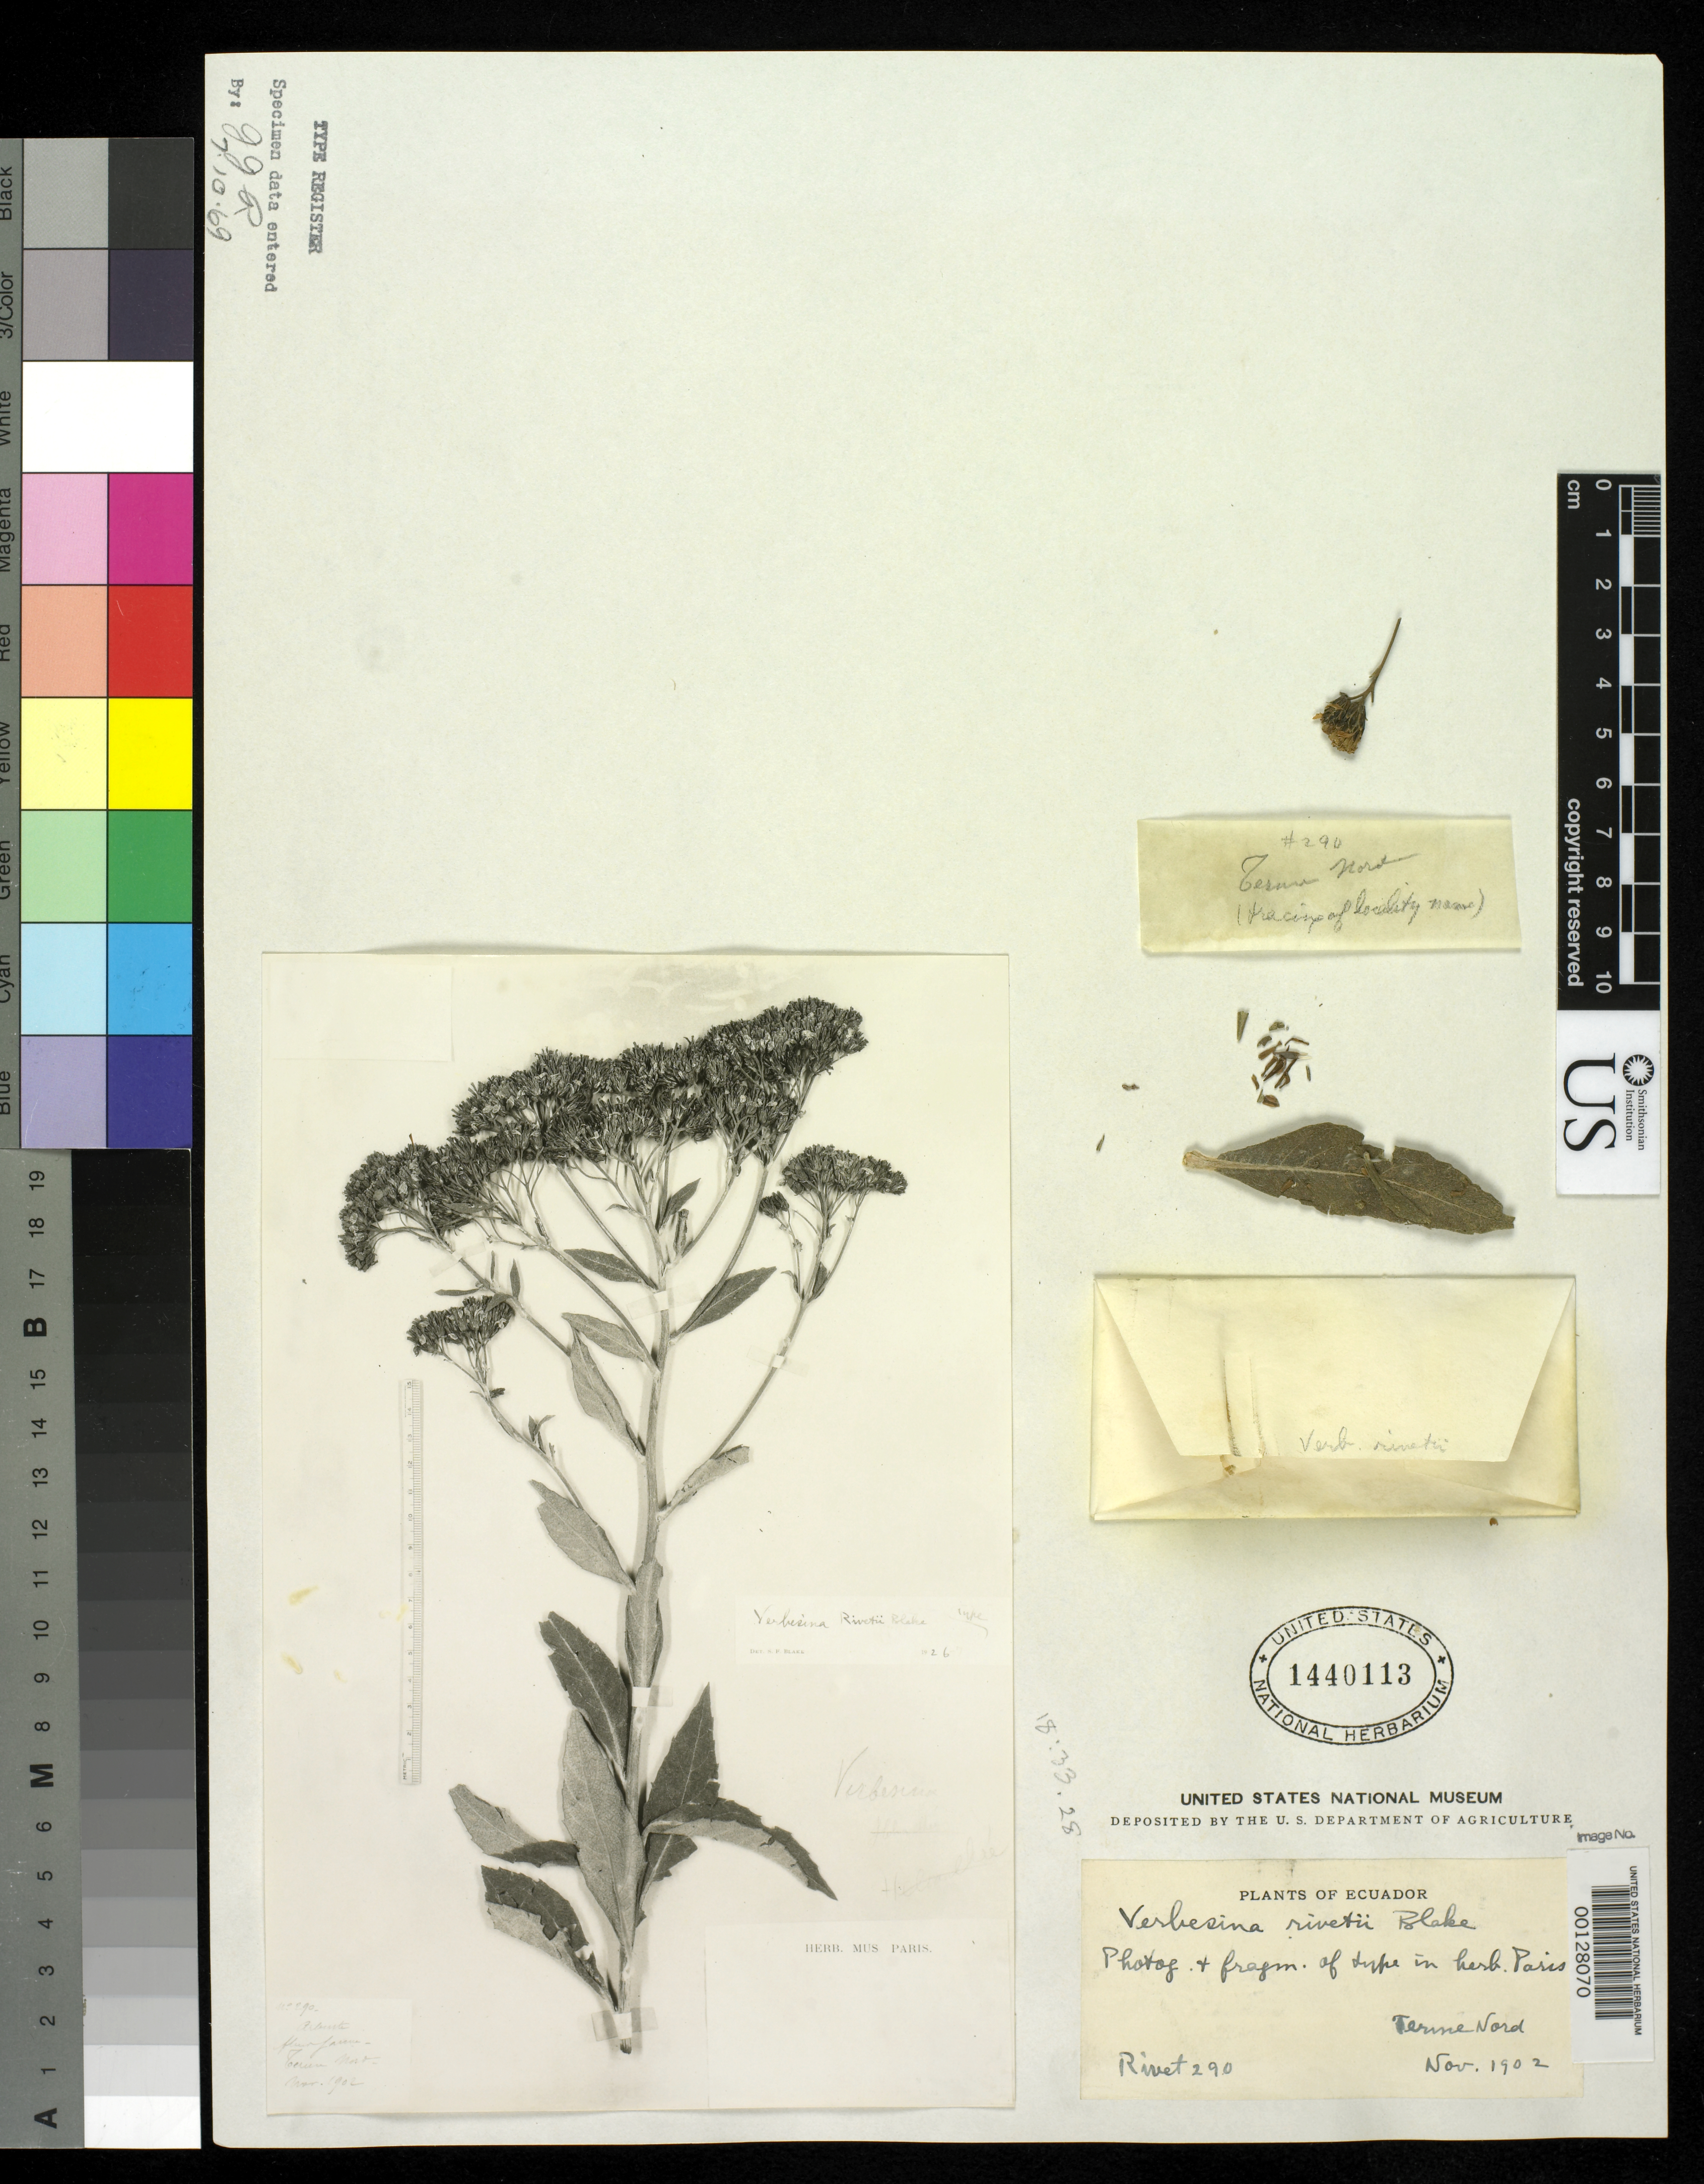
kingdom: Plantae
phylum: Tracheophyta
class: Magnoliopsida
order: Asterales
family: Asteraceae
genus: Verbesina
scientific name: Verbesina rivetii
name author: S.F. Blake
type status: Type Fragment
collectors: C. Rivet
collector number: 290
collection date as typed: Nov 1902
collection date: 1902-11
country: Ecuador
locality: Terme nord. [NErn end]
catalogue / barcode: US 1440113